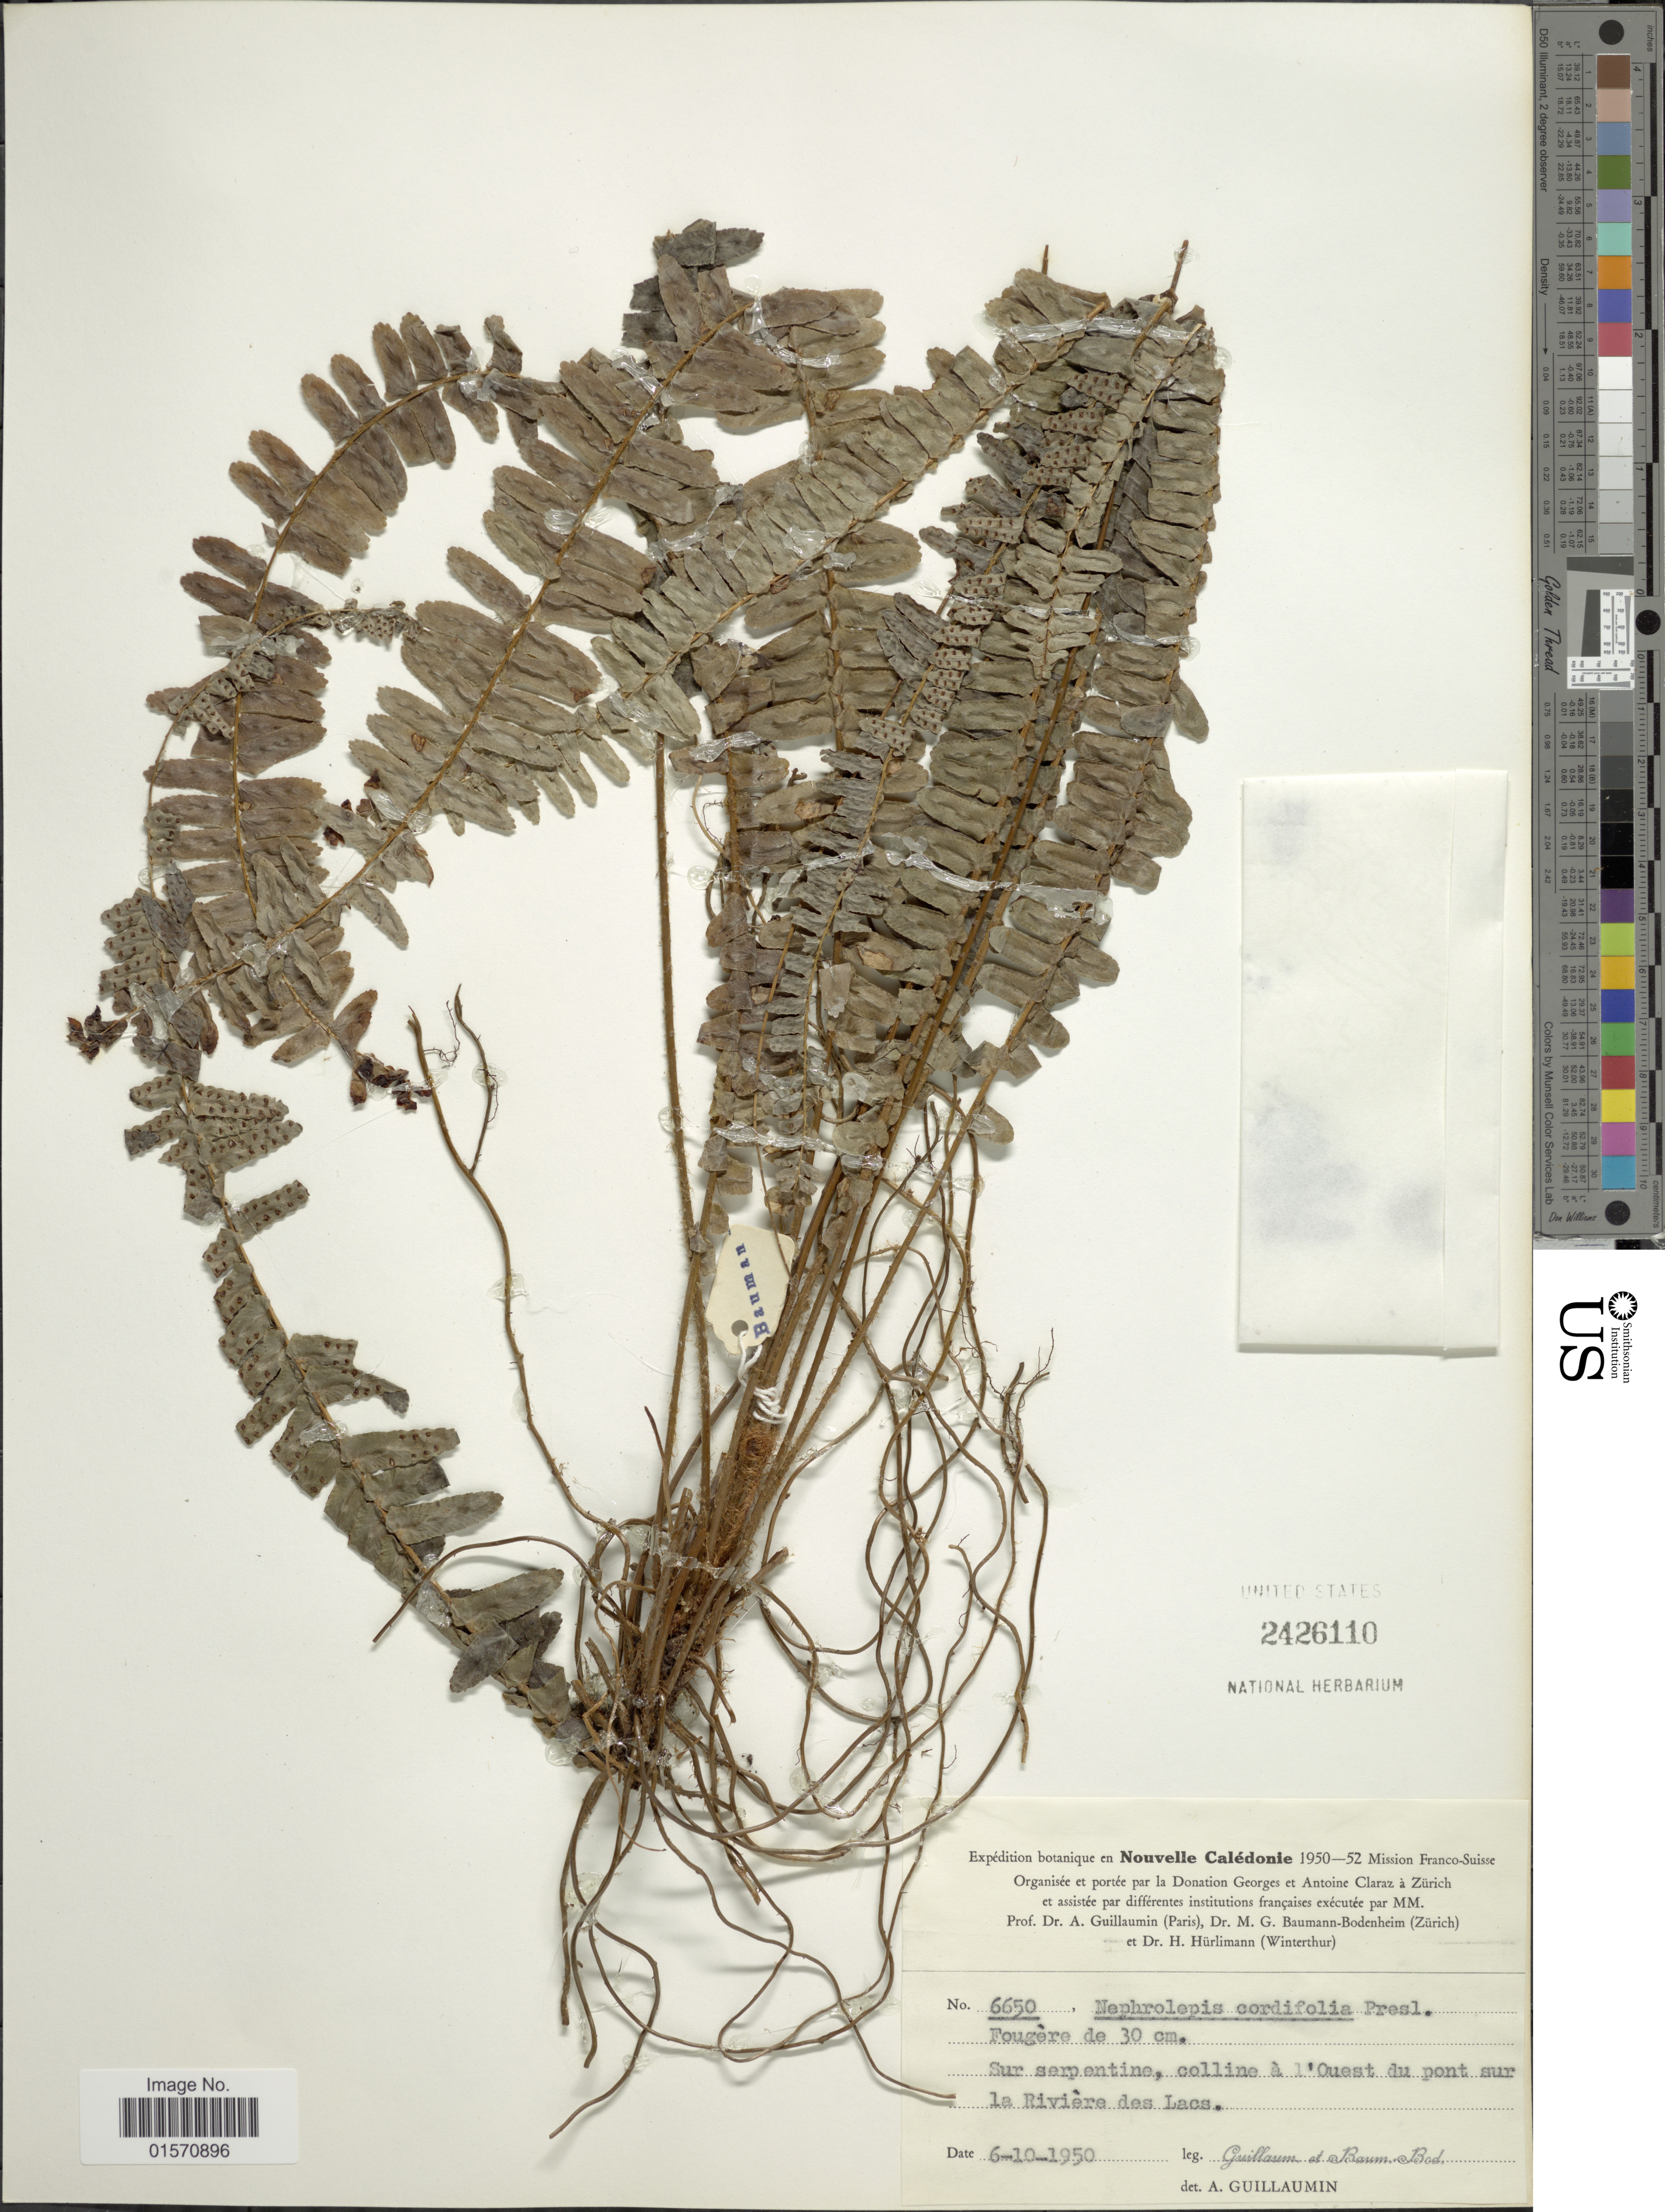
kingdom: Plantae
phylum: Tracheophyta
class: Polypodiopsida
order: Polypodiales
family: Nephrolepidaceae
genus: Nephrolepis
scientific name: Nephrolepis cordifolia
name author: (L.) C. Presl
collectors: A. Guillaumin & M. G. Baumann-Bodenheim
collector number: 6650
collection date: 1950-10-06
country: New Caledonia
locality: Sur serpentine, colline à l'Ouest du pont sur la Rivière des Lacs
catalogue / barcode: US 2426110